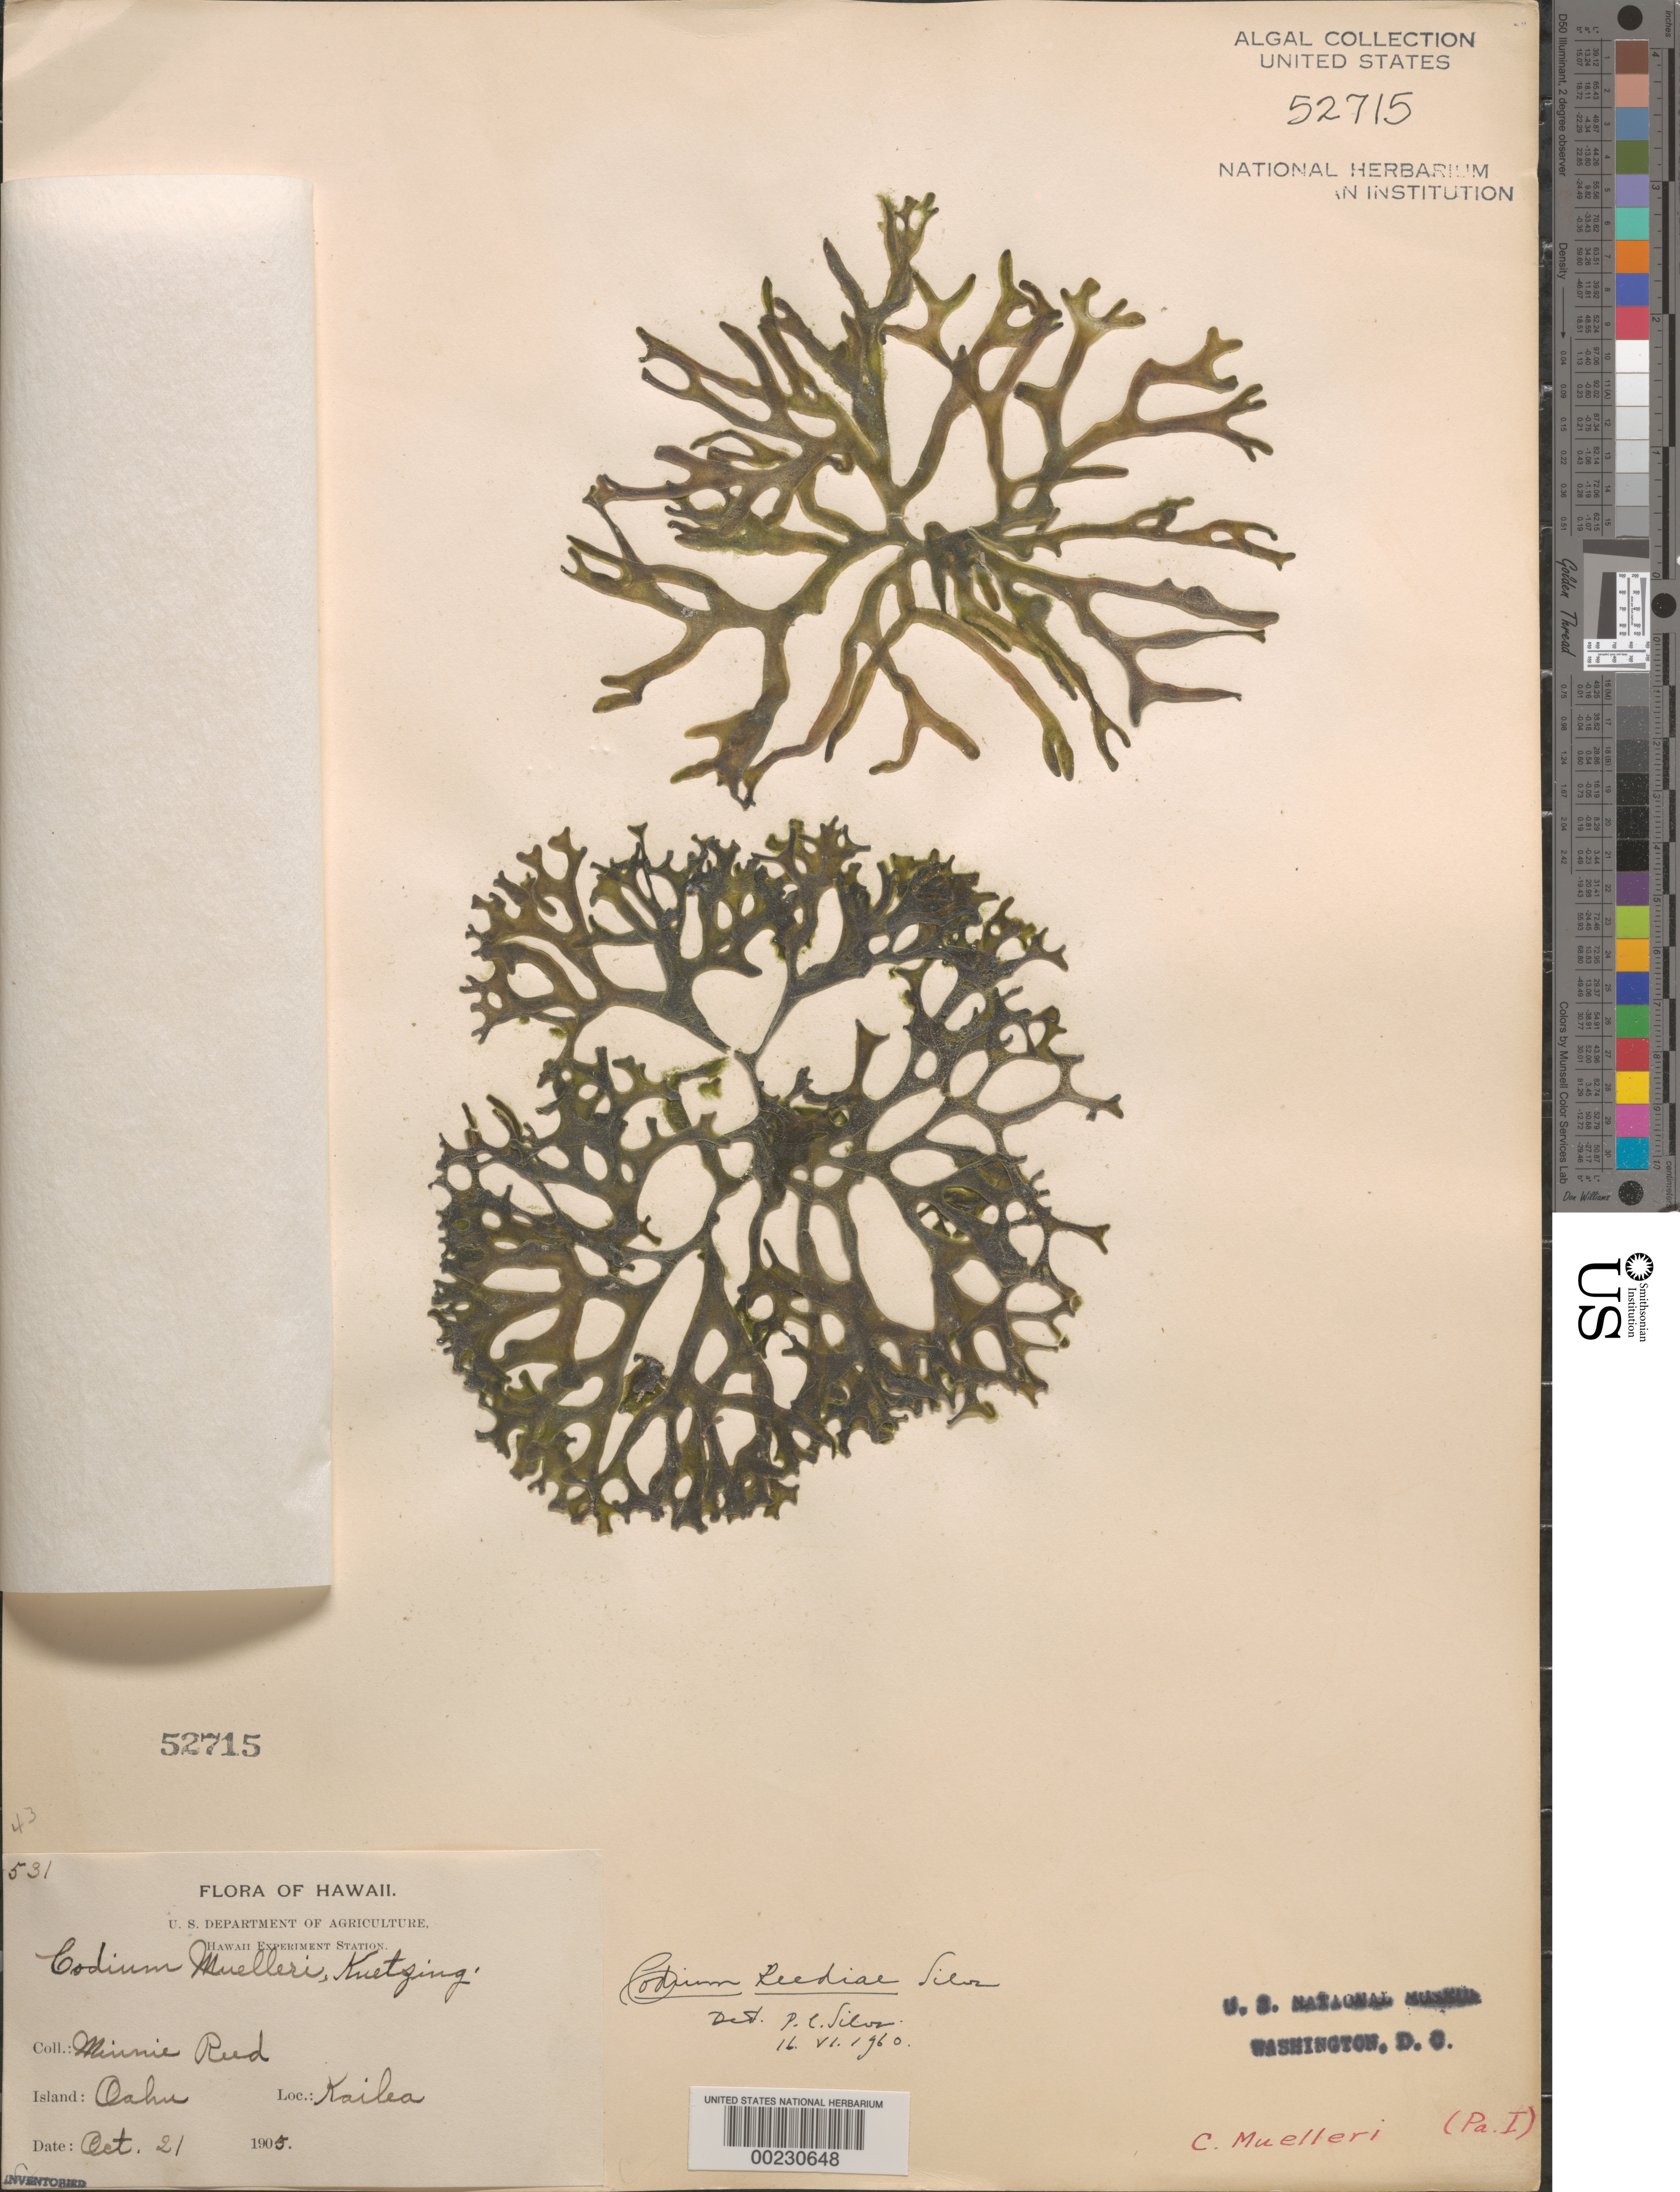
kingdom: Plantae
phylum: Chlorophyta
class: Ulvophyceae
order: Bryopsidales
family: Codiaceae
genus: Codium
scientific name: Codium reediae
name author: P.C. Silva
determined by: Silva, P. C.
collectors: M. Reed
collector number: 531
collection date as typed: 21 Oct 1905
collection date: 1905-10-21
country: United States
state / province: Hawaii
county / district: Honolulu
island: Oahu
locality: Kailea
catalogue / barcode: US 52715